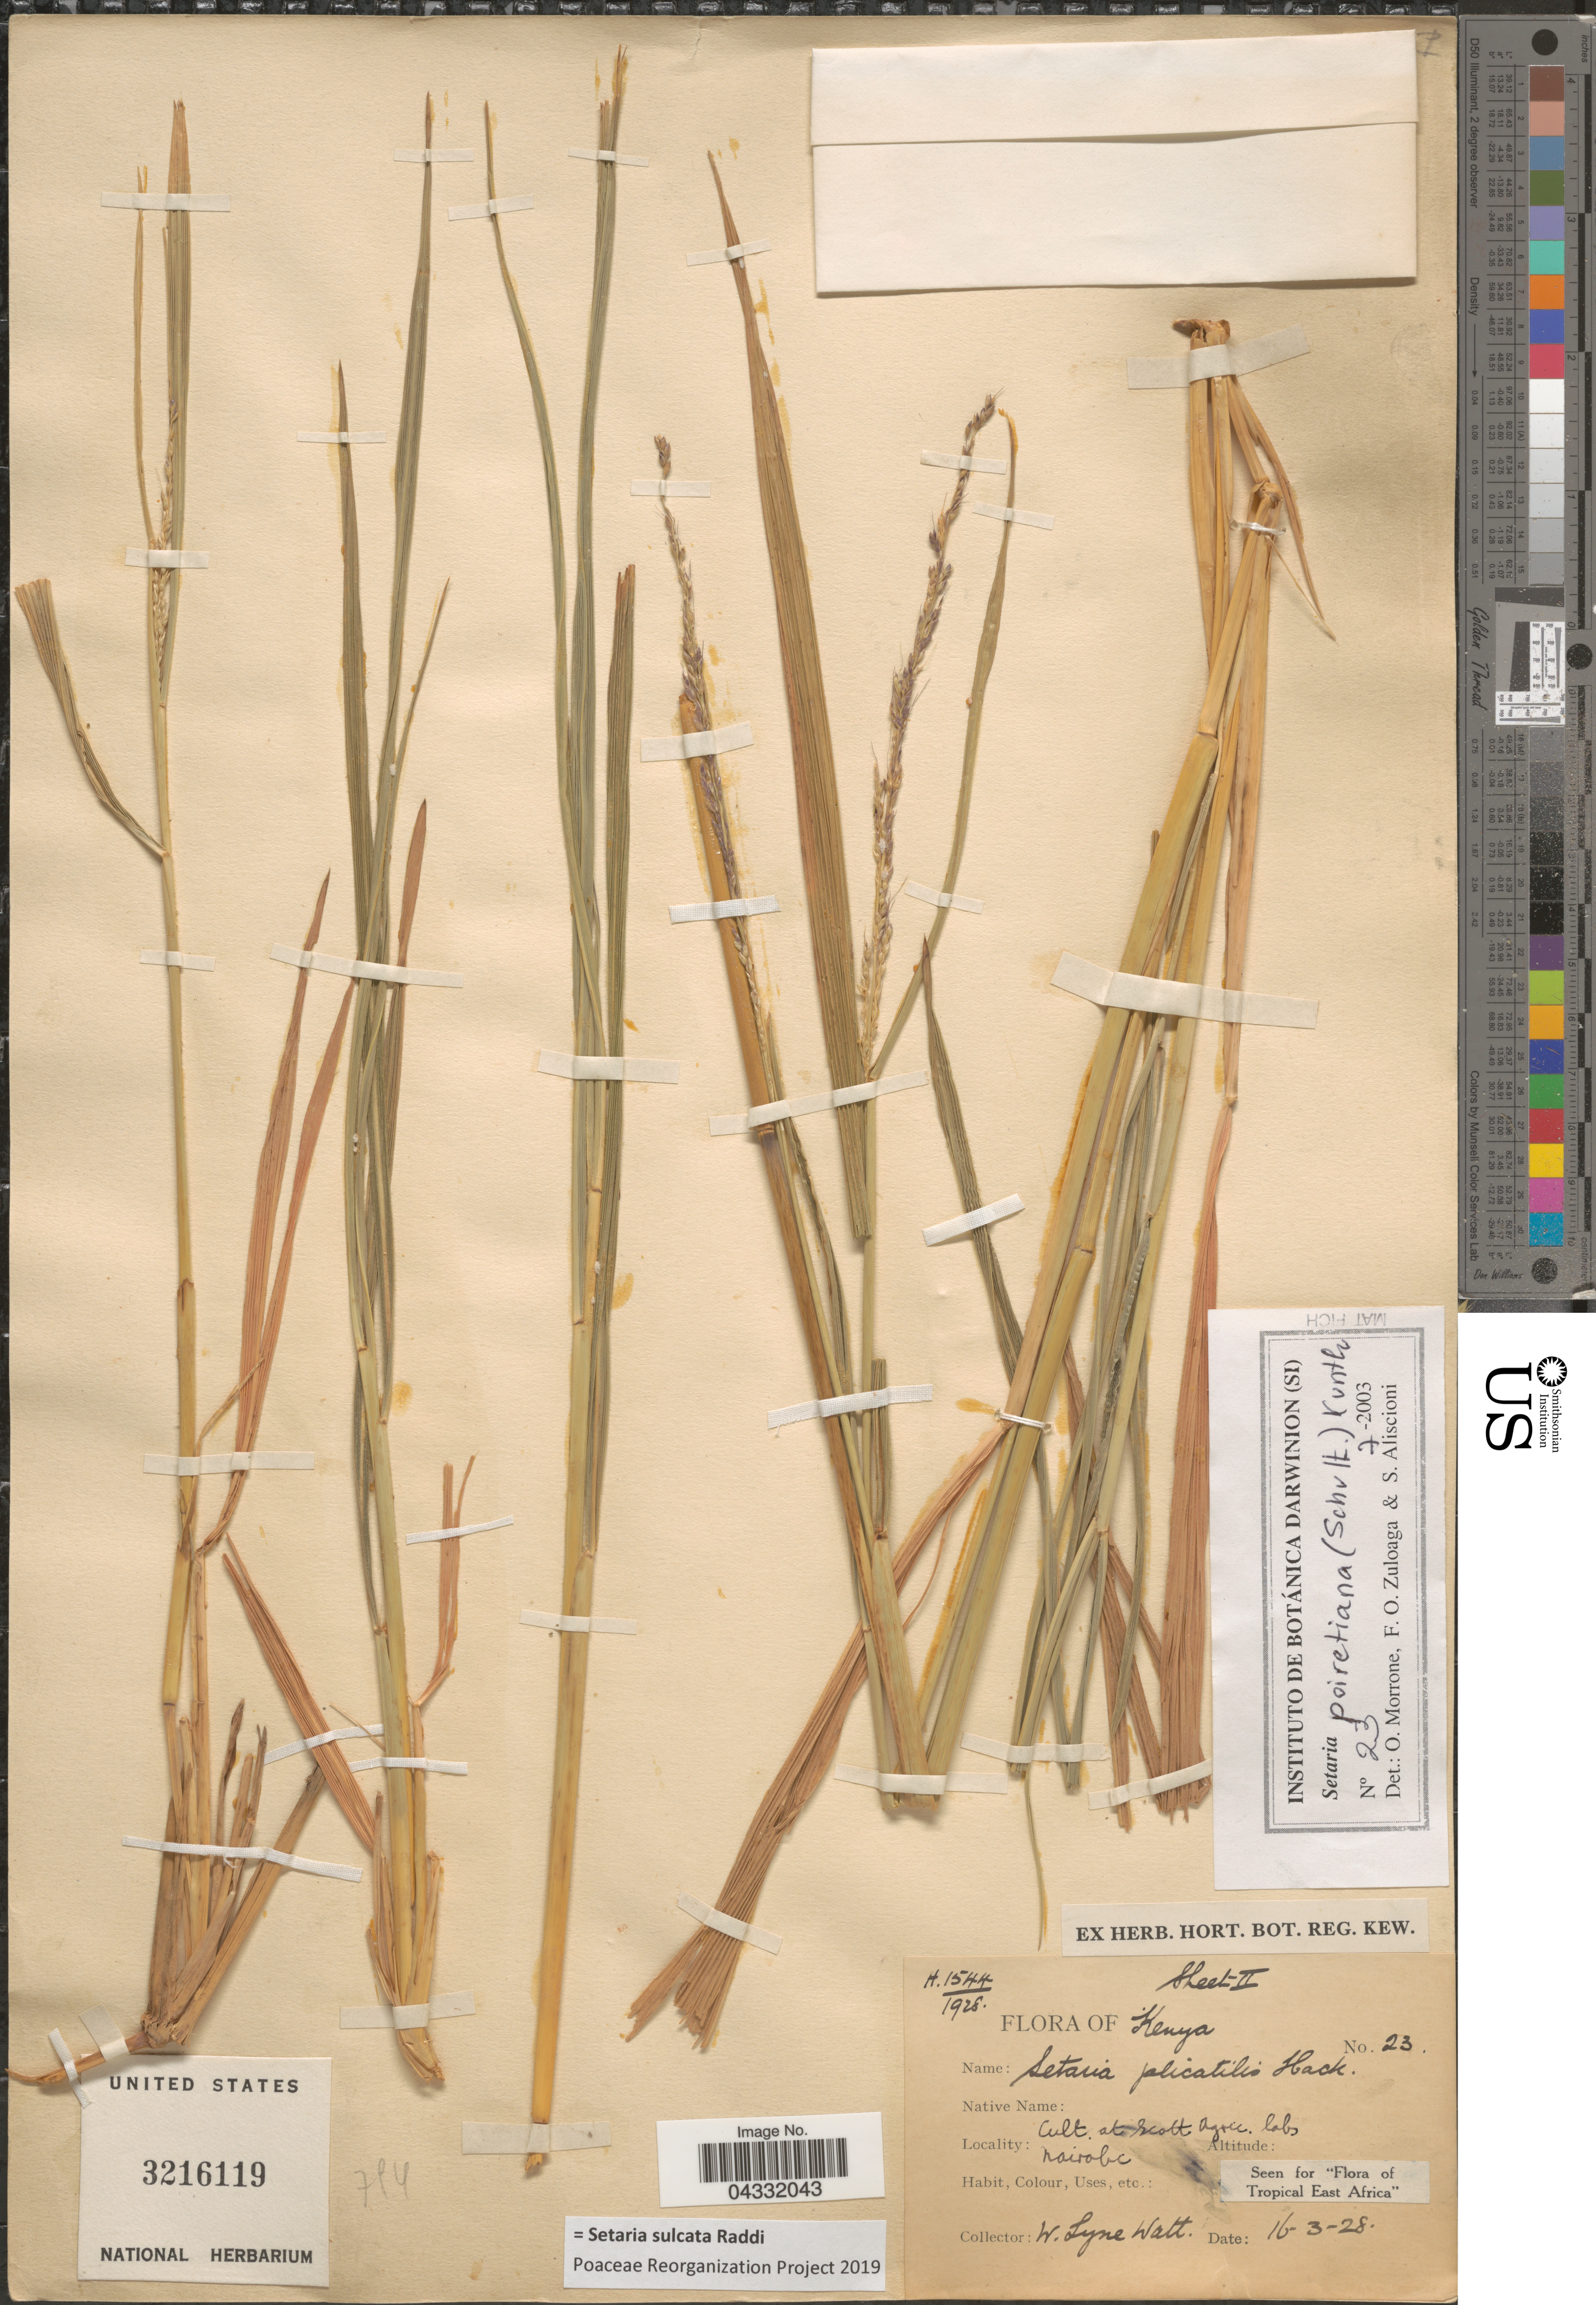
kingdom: Plantae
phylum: Tracheophyta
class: Liliopsida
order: Poales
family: Poaceae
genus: Setaria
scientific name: Setaria sulcata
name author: Raddi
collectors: W. Lyne-Watt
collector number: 23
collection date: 1928-03-16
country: Kenya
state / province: Nairobi Area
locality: Cult. at Scott Agric. labs. Nairobi.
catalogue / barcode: US 3216119